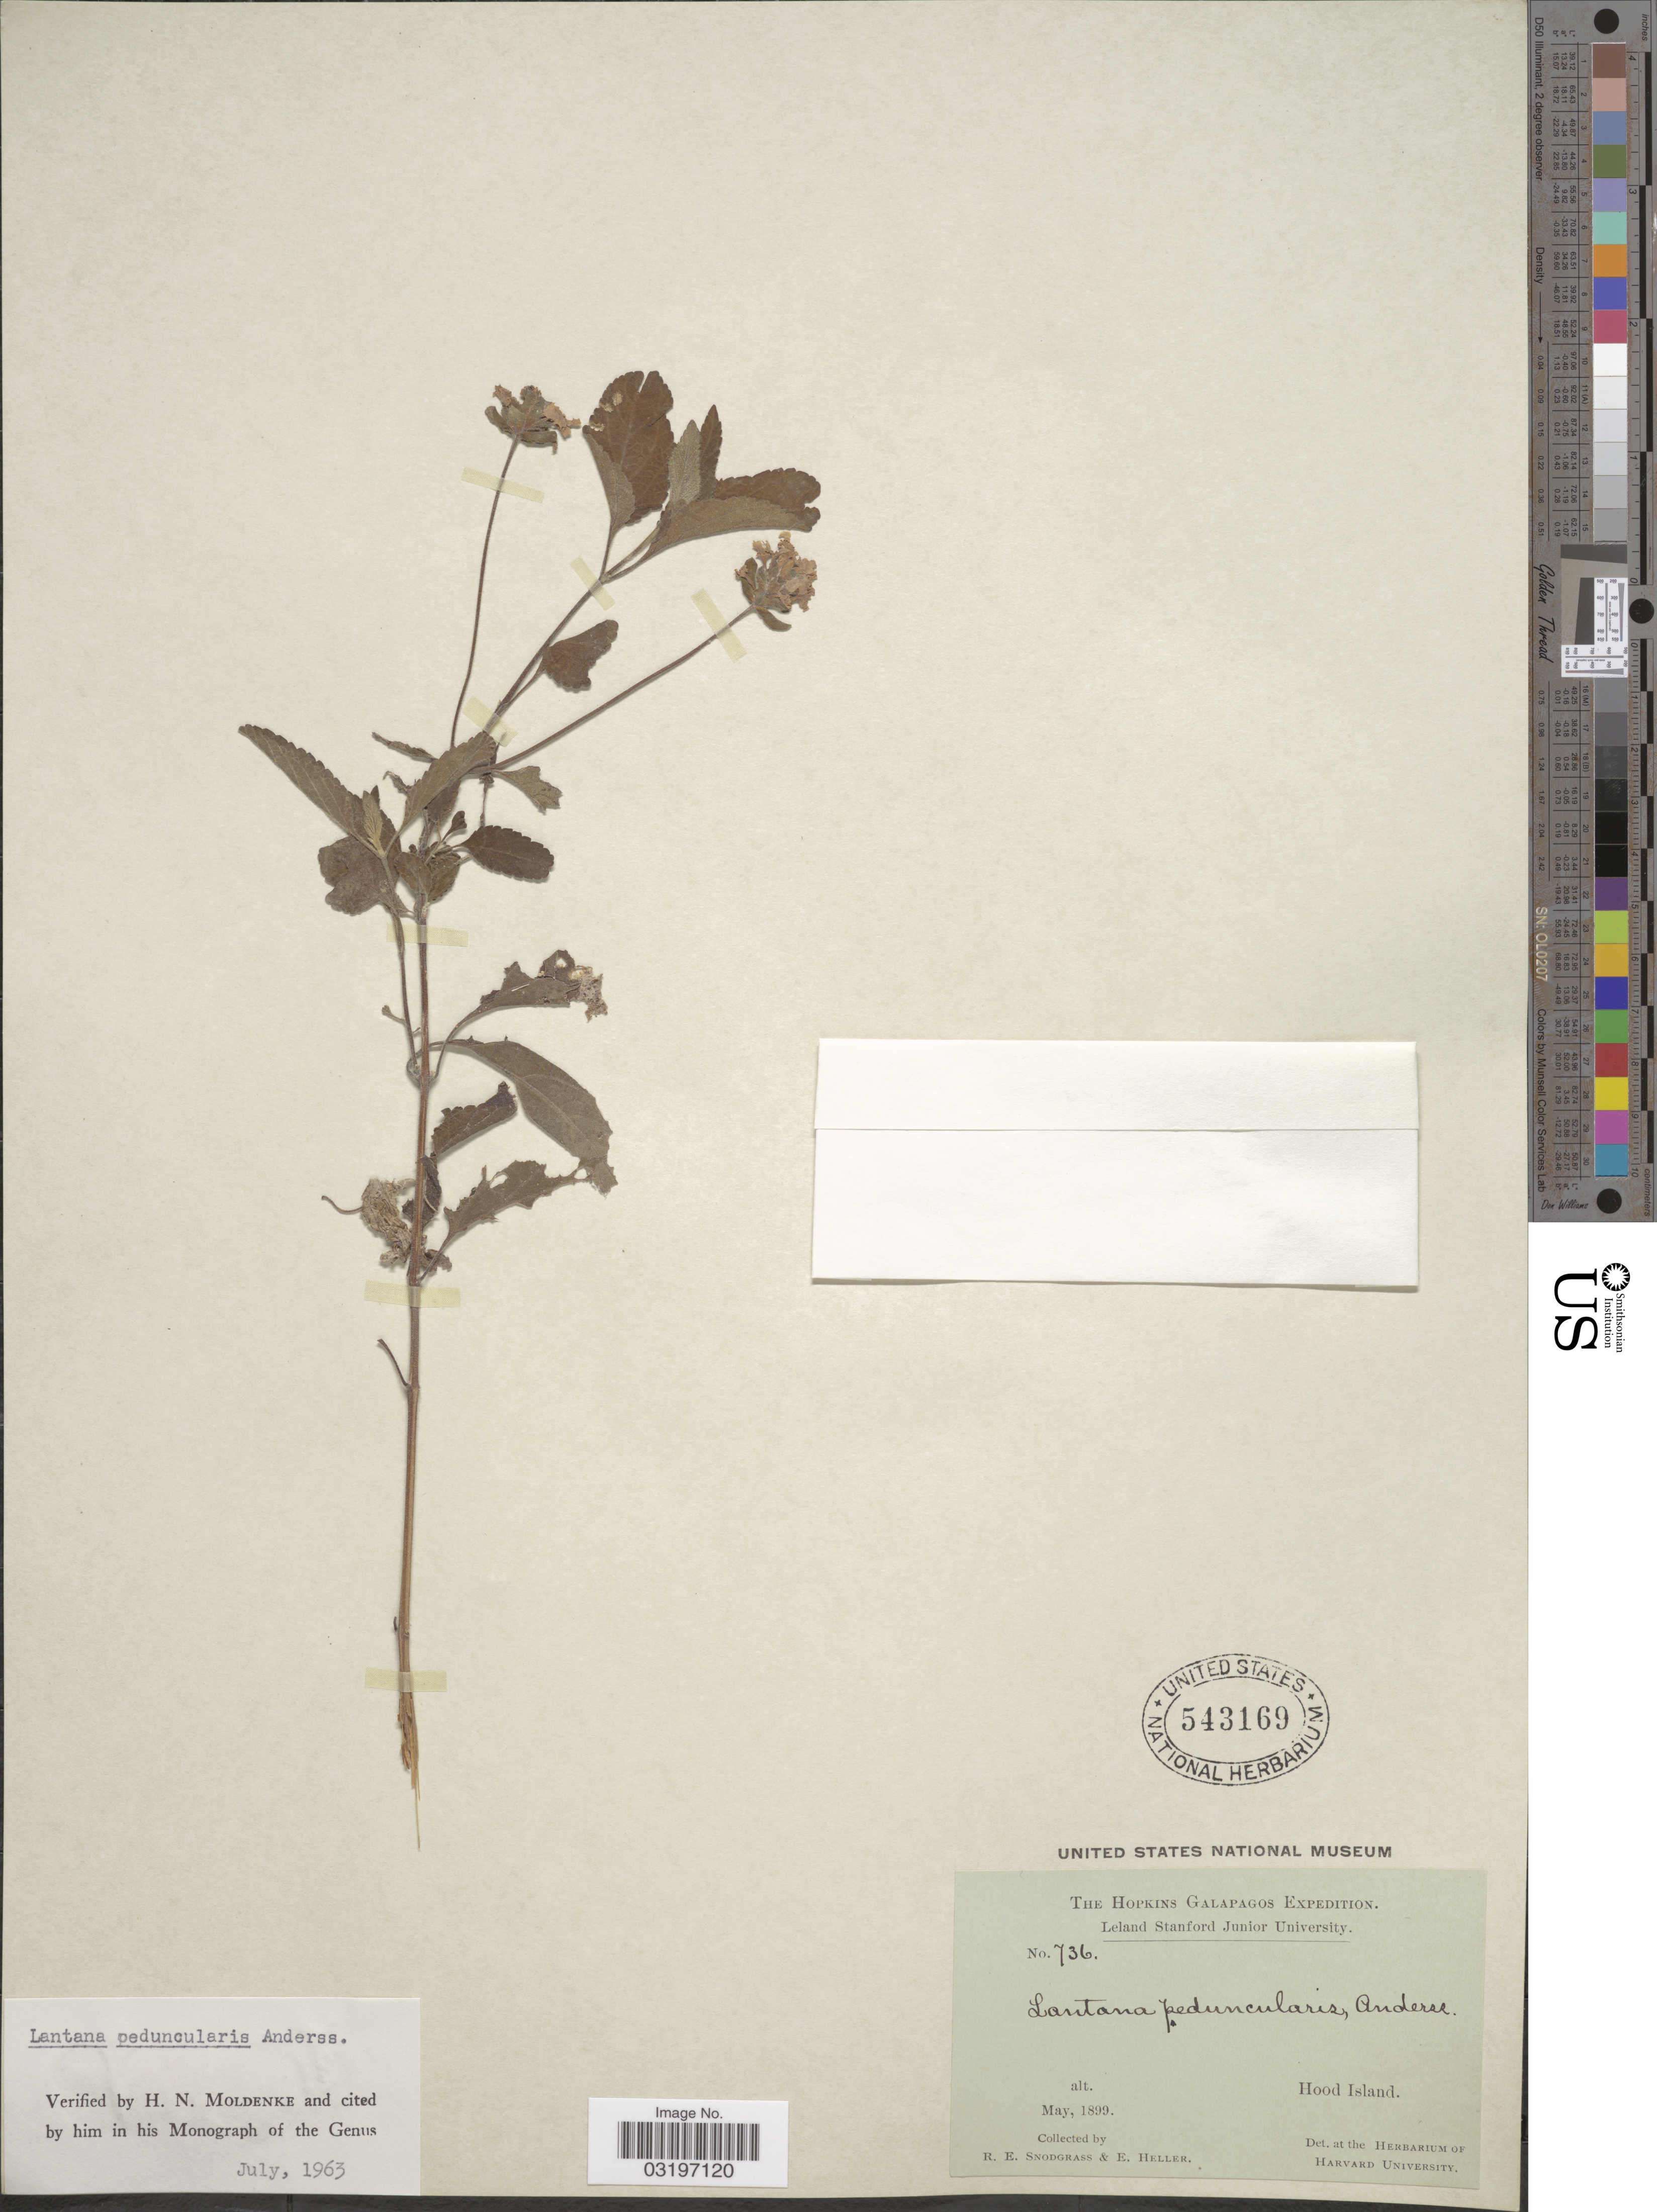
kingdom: Plantae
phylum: Tracheophyta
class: Magnoliopsida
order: Lamiales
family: Verbenaceae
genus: Lantana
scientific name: Lantana peduncularis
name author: Andersson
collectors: R. E. Snodgrass & E. Heller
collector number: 736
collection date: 1899-05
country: Ecuador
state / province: Colón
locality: Galapagos. Hood Island.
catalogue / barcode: US 543169